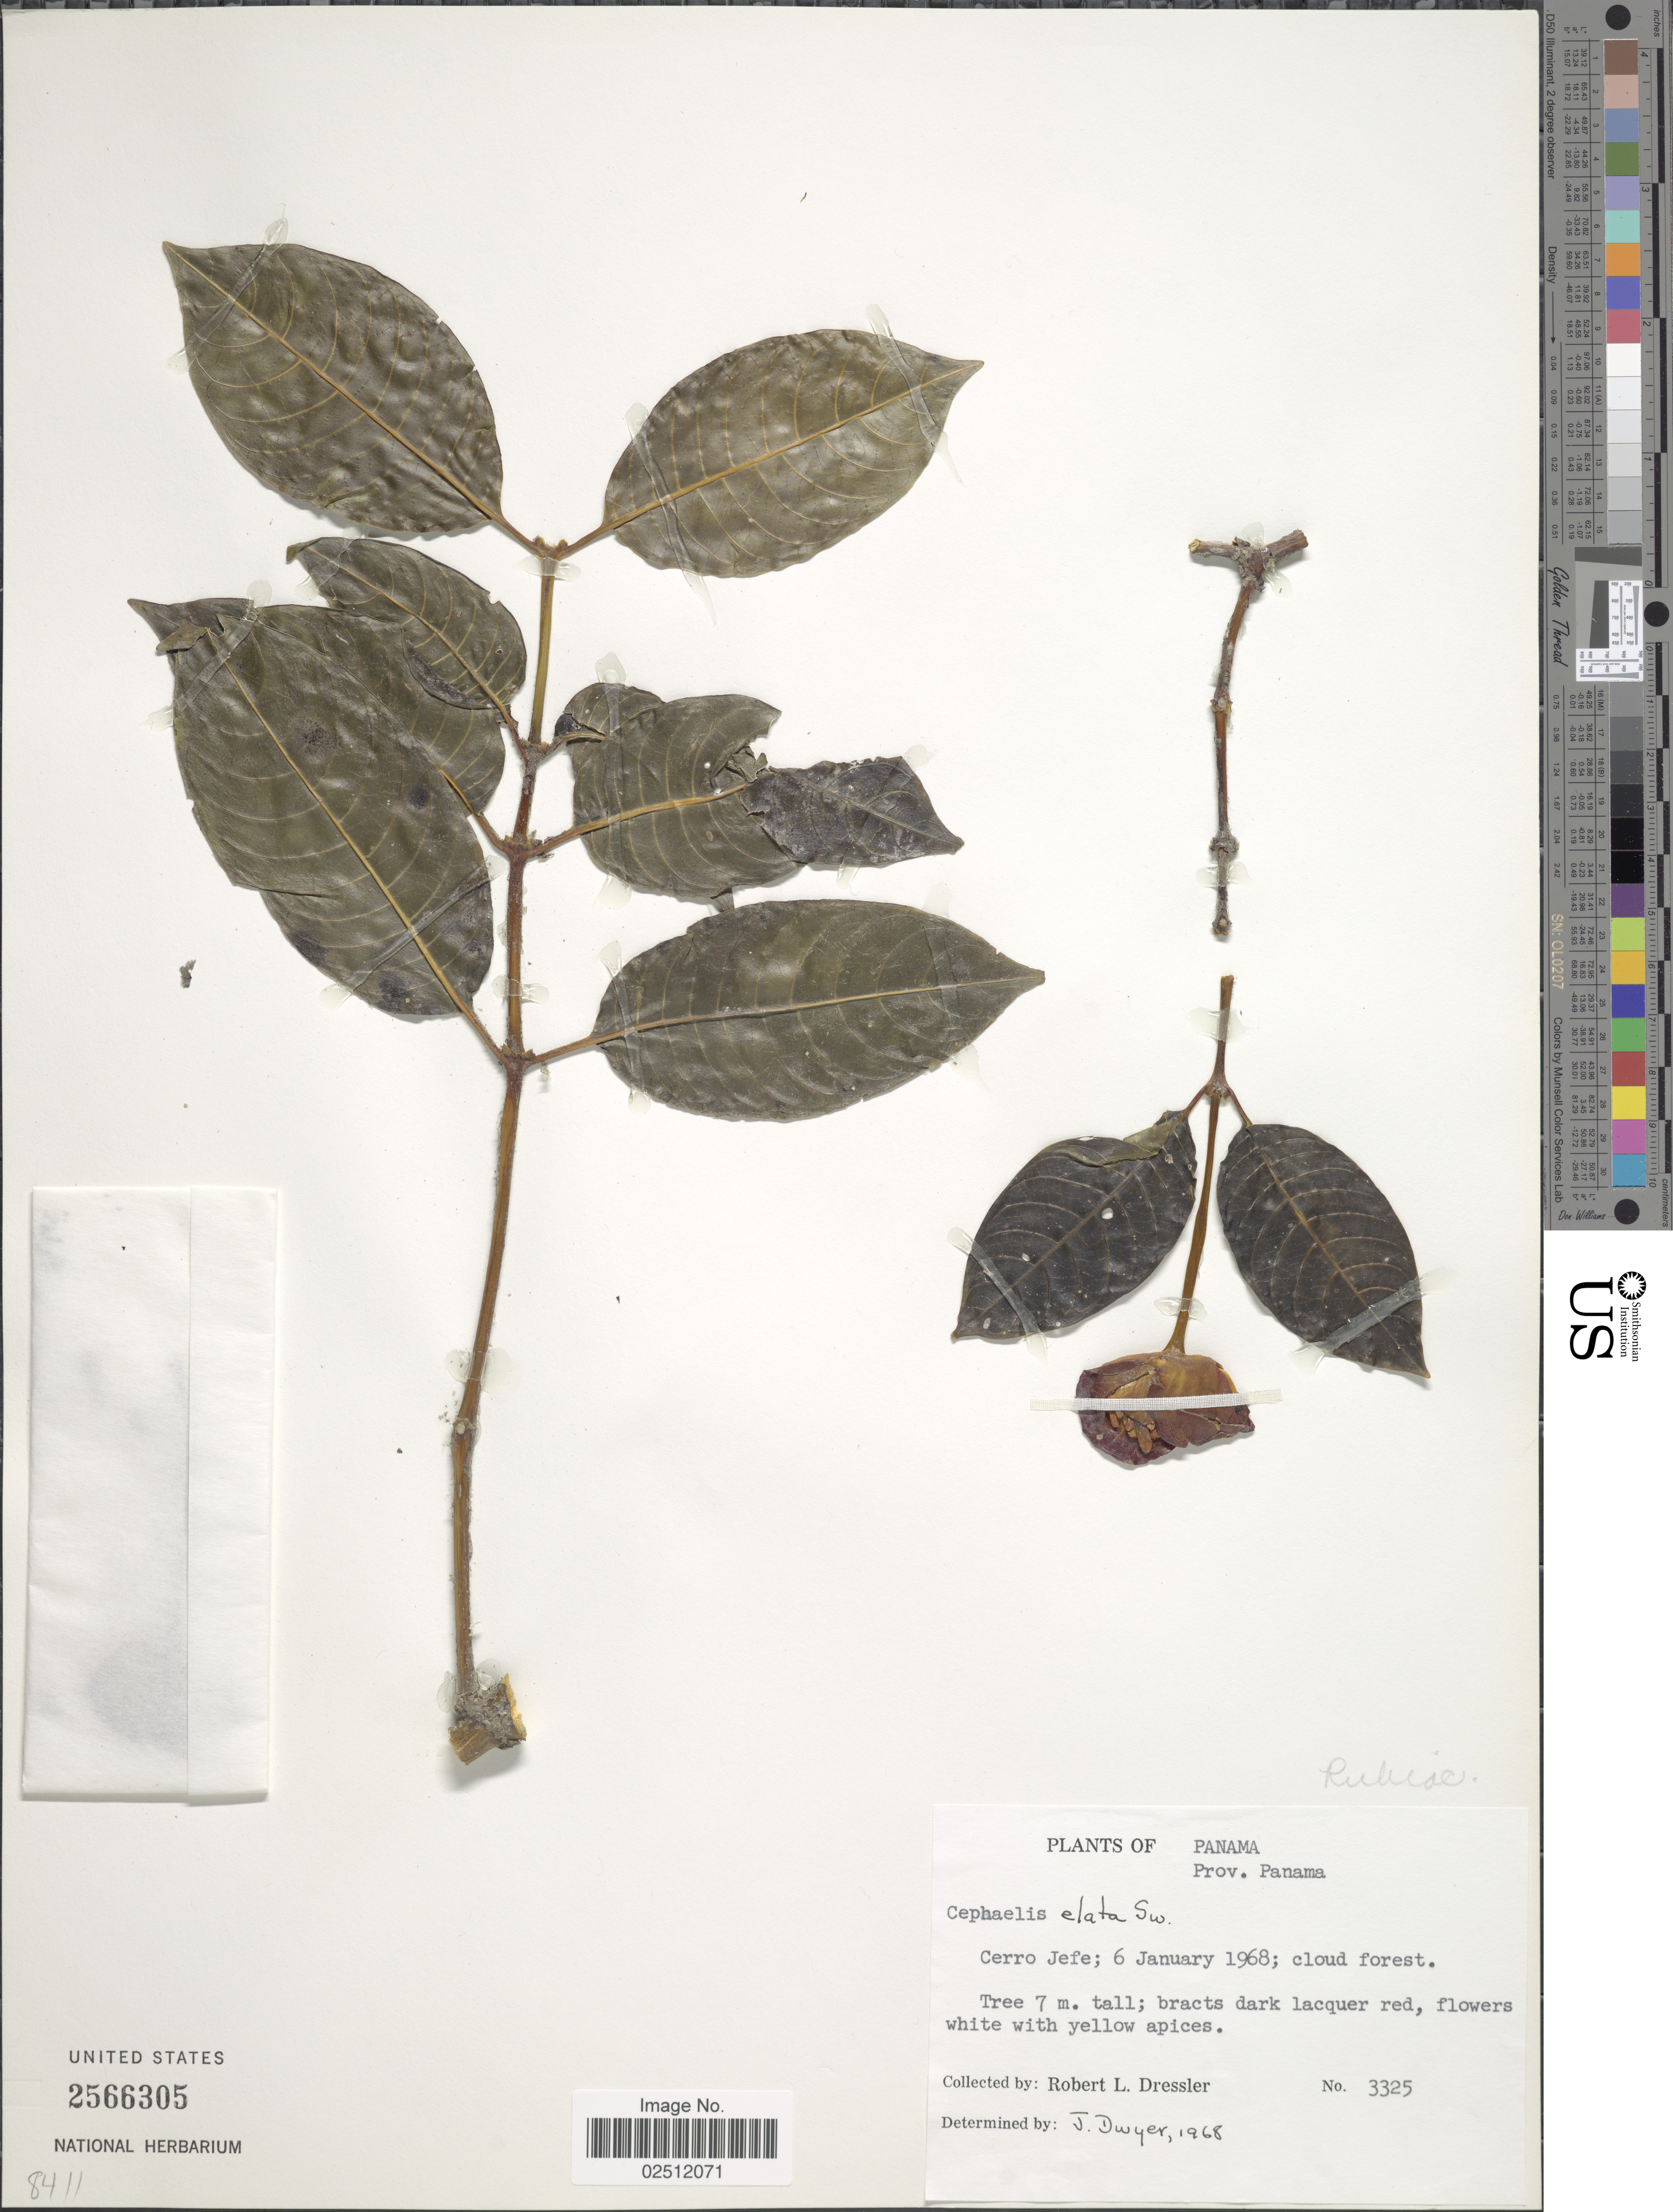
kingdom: Plantae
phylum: Tracheophyta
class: Magnoliopsida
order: Gentianales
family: Rubiaceae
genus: Psychotria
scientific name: Psychotria elata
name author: (Sw.) Hammel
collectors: R. Dressler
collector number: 3325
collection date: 1968-01-06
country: Panama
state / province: Panamá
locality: Cerro Jefe; cloud forest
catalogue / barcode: US 2566305